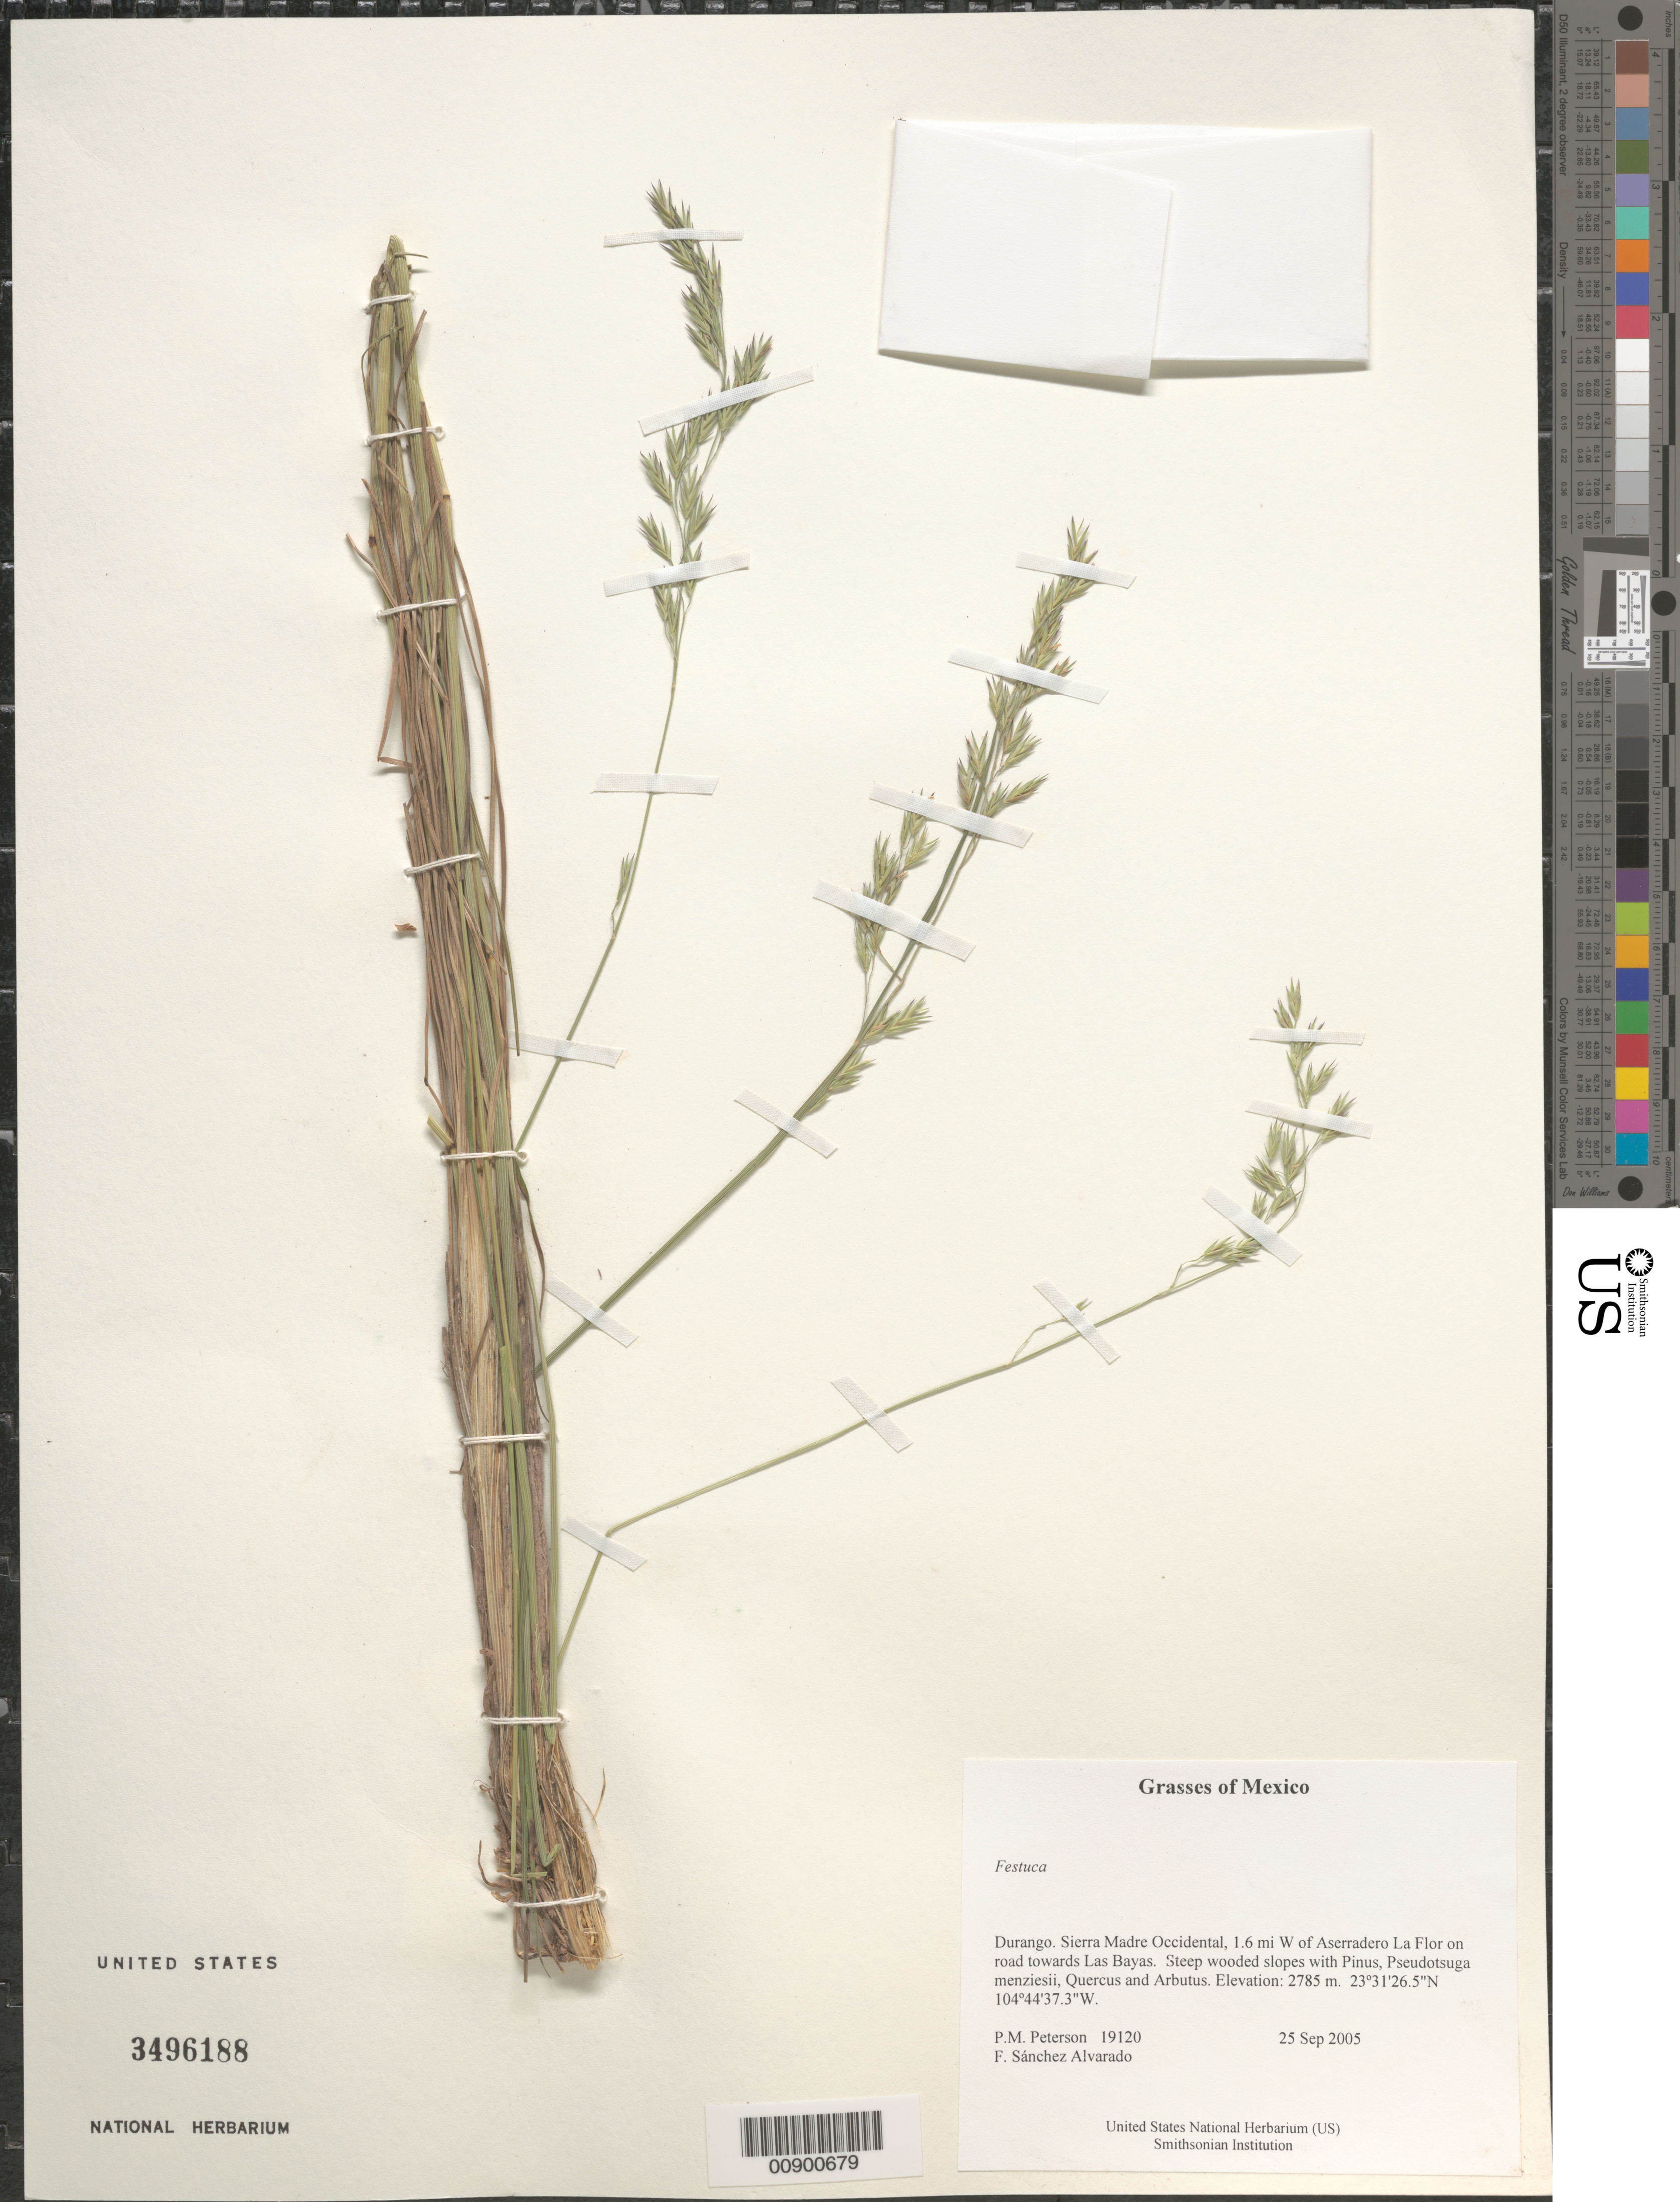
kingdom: Plantae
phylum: Tracheophyta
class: Liliopsida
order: Poales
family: Poaceae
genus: Festuca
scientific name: Festuca sp.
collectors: P. M. Peterson & F. Sánchez Alvarado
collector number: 19120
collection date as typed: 25 Sep 2005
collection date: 2005-09-25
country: Mexico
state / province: Durango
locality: Sierra Madre Occidental, 1.6 mi W of Aserradero La Flor on road towards Las Bayas. Steep wooded slopes with Pinus, Pseudotsuga menziesii, Quercus and Arbutus.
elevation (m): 2785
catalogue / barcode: US 3496188